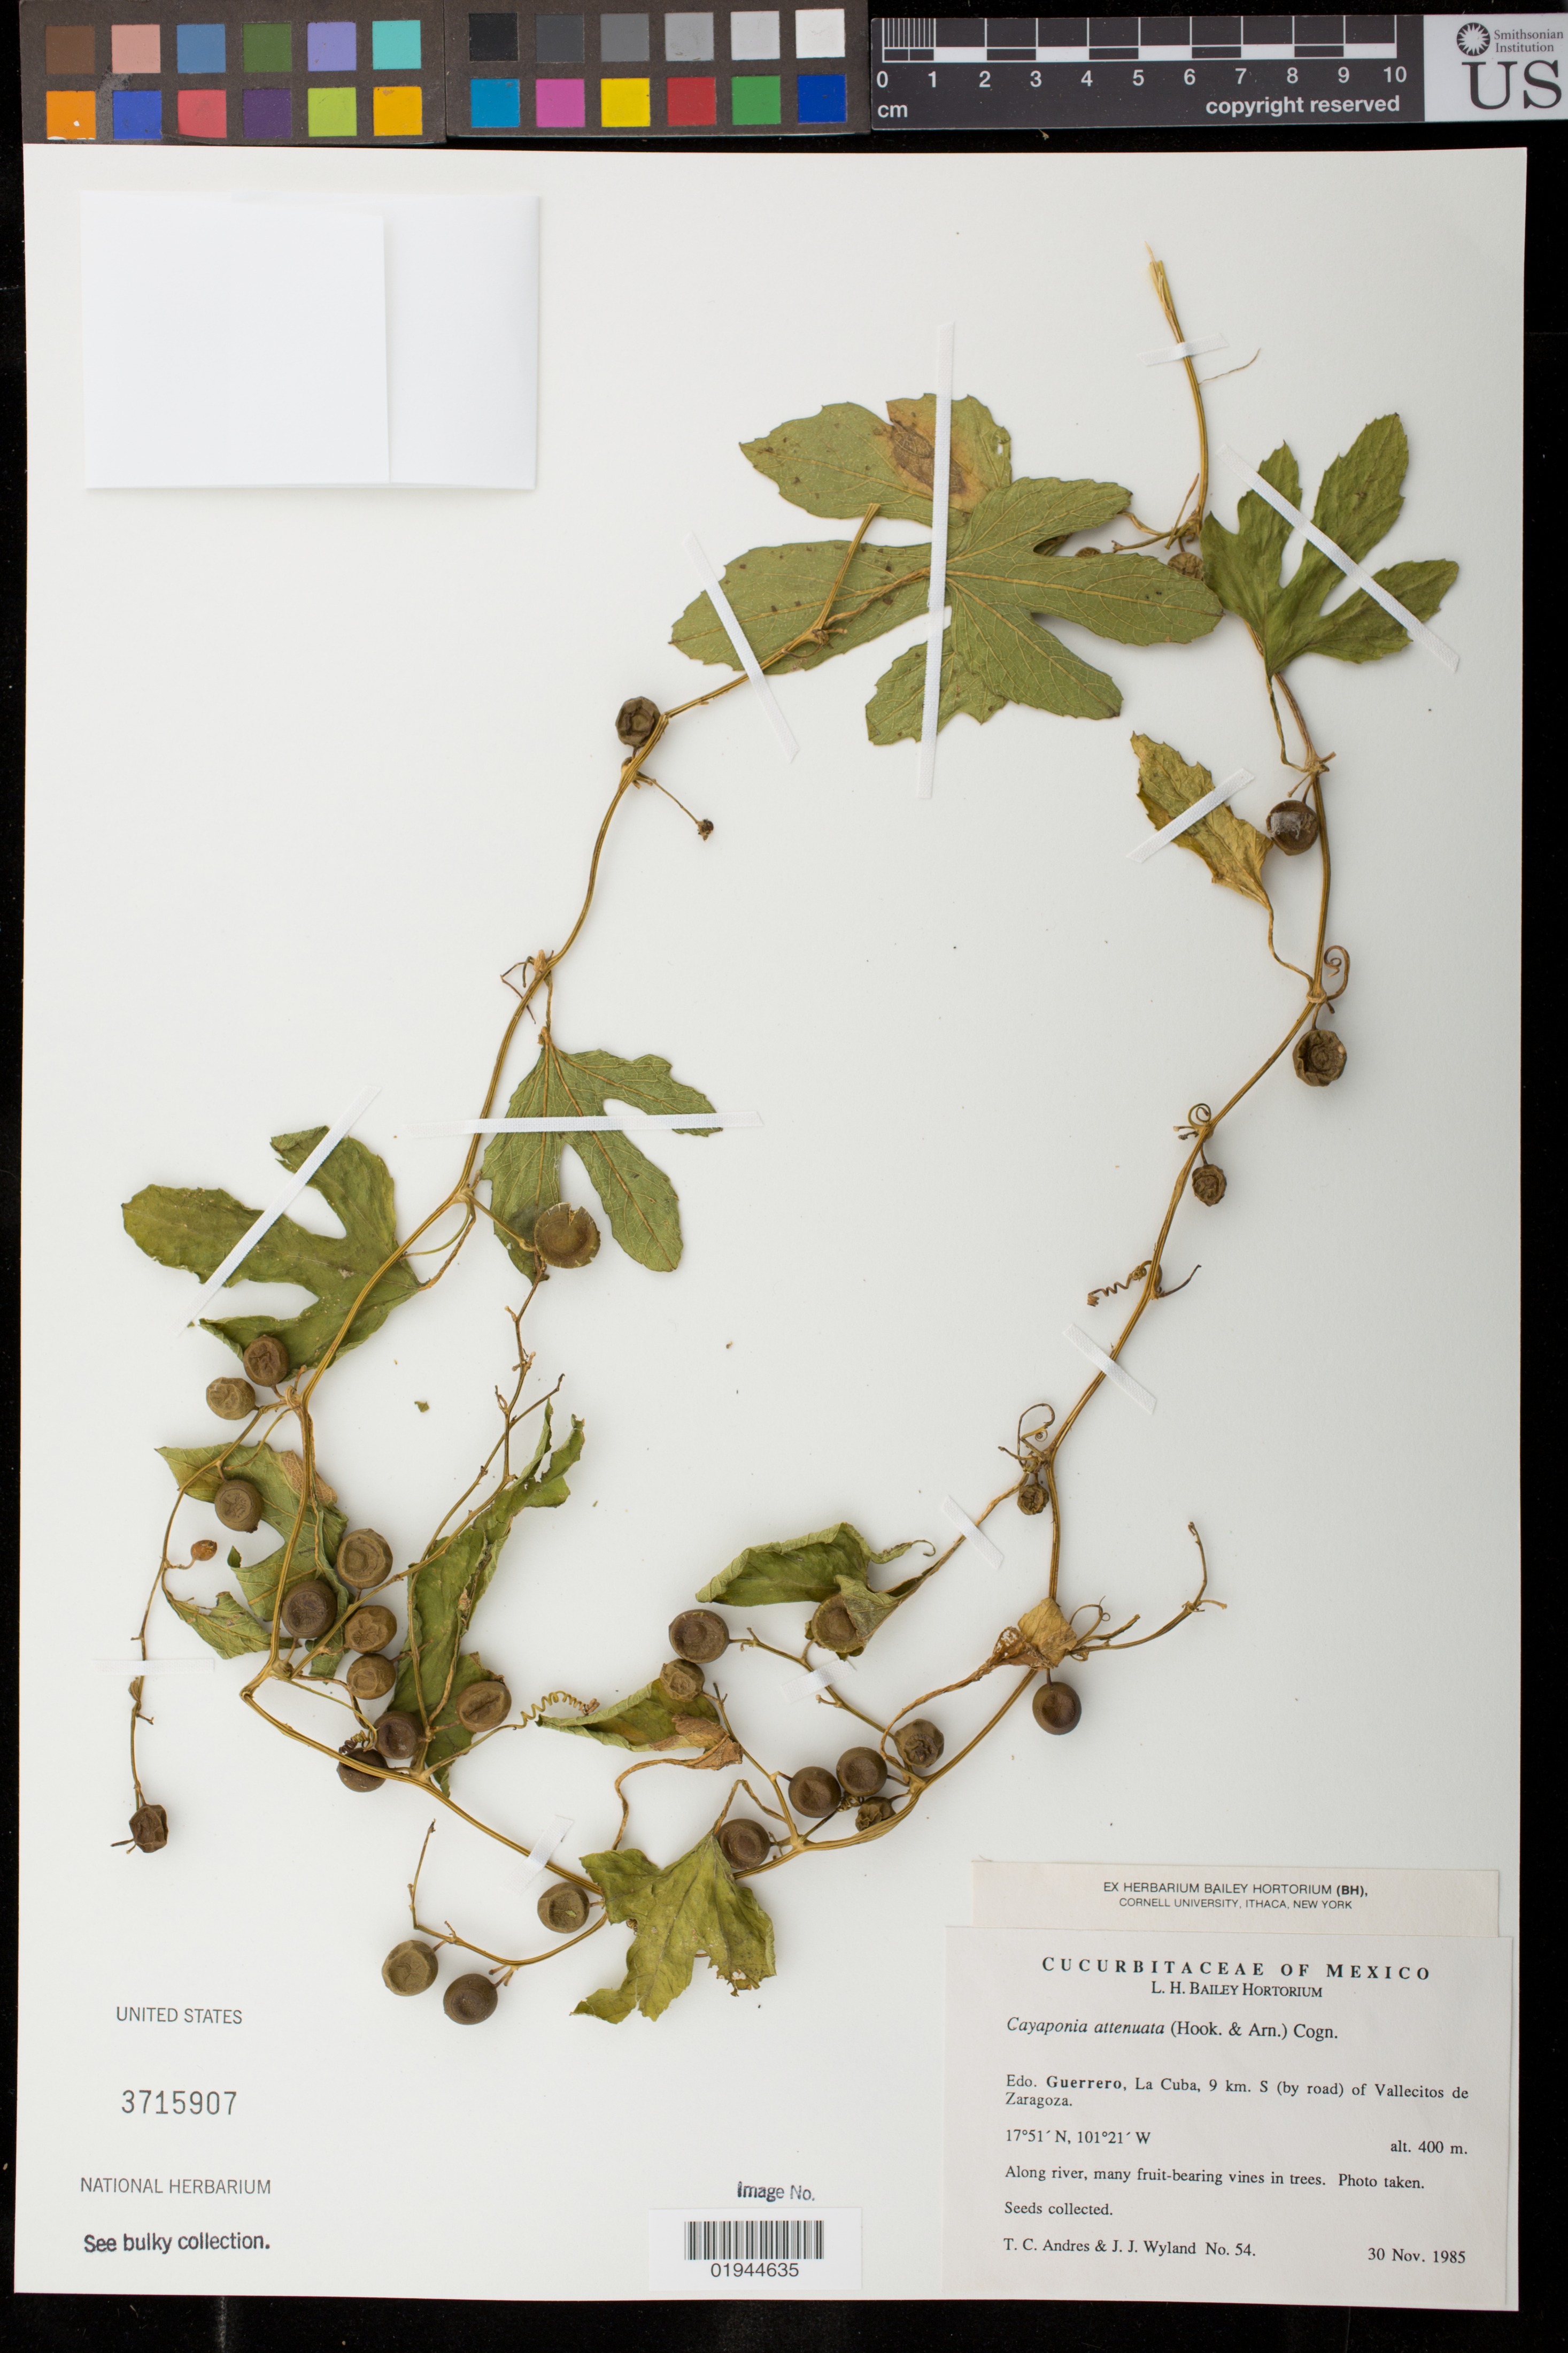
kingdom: Plantae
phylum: Tracheophyta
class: Magnoliopsida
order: Cucurbitales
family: Cucurbitaceae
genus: Cayaponia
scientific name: Cayaponia attenuata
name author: (Hook. & Arn.) Cogn.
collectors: T. C. Andres & J. J. Wyland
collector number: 54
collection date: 1985-11-30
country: Mexico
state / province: Guerrero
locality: La Cuba, 9 km. S (by road) of Vallecitos de Zaragoza.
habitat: along river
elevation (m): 400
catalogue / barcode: US 3715907